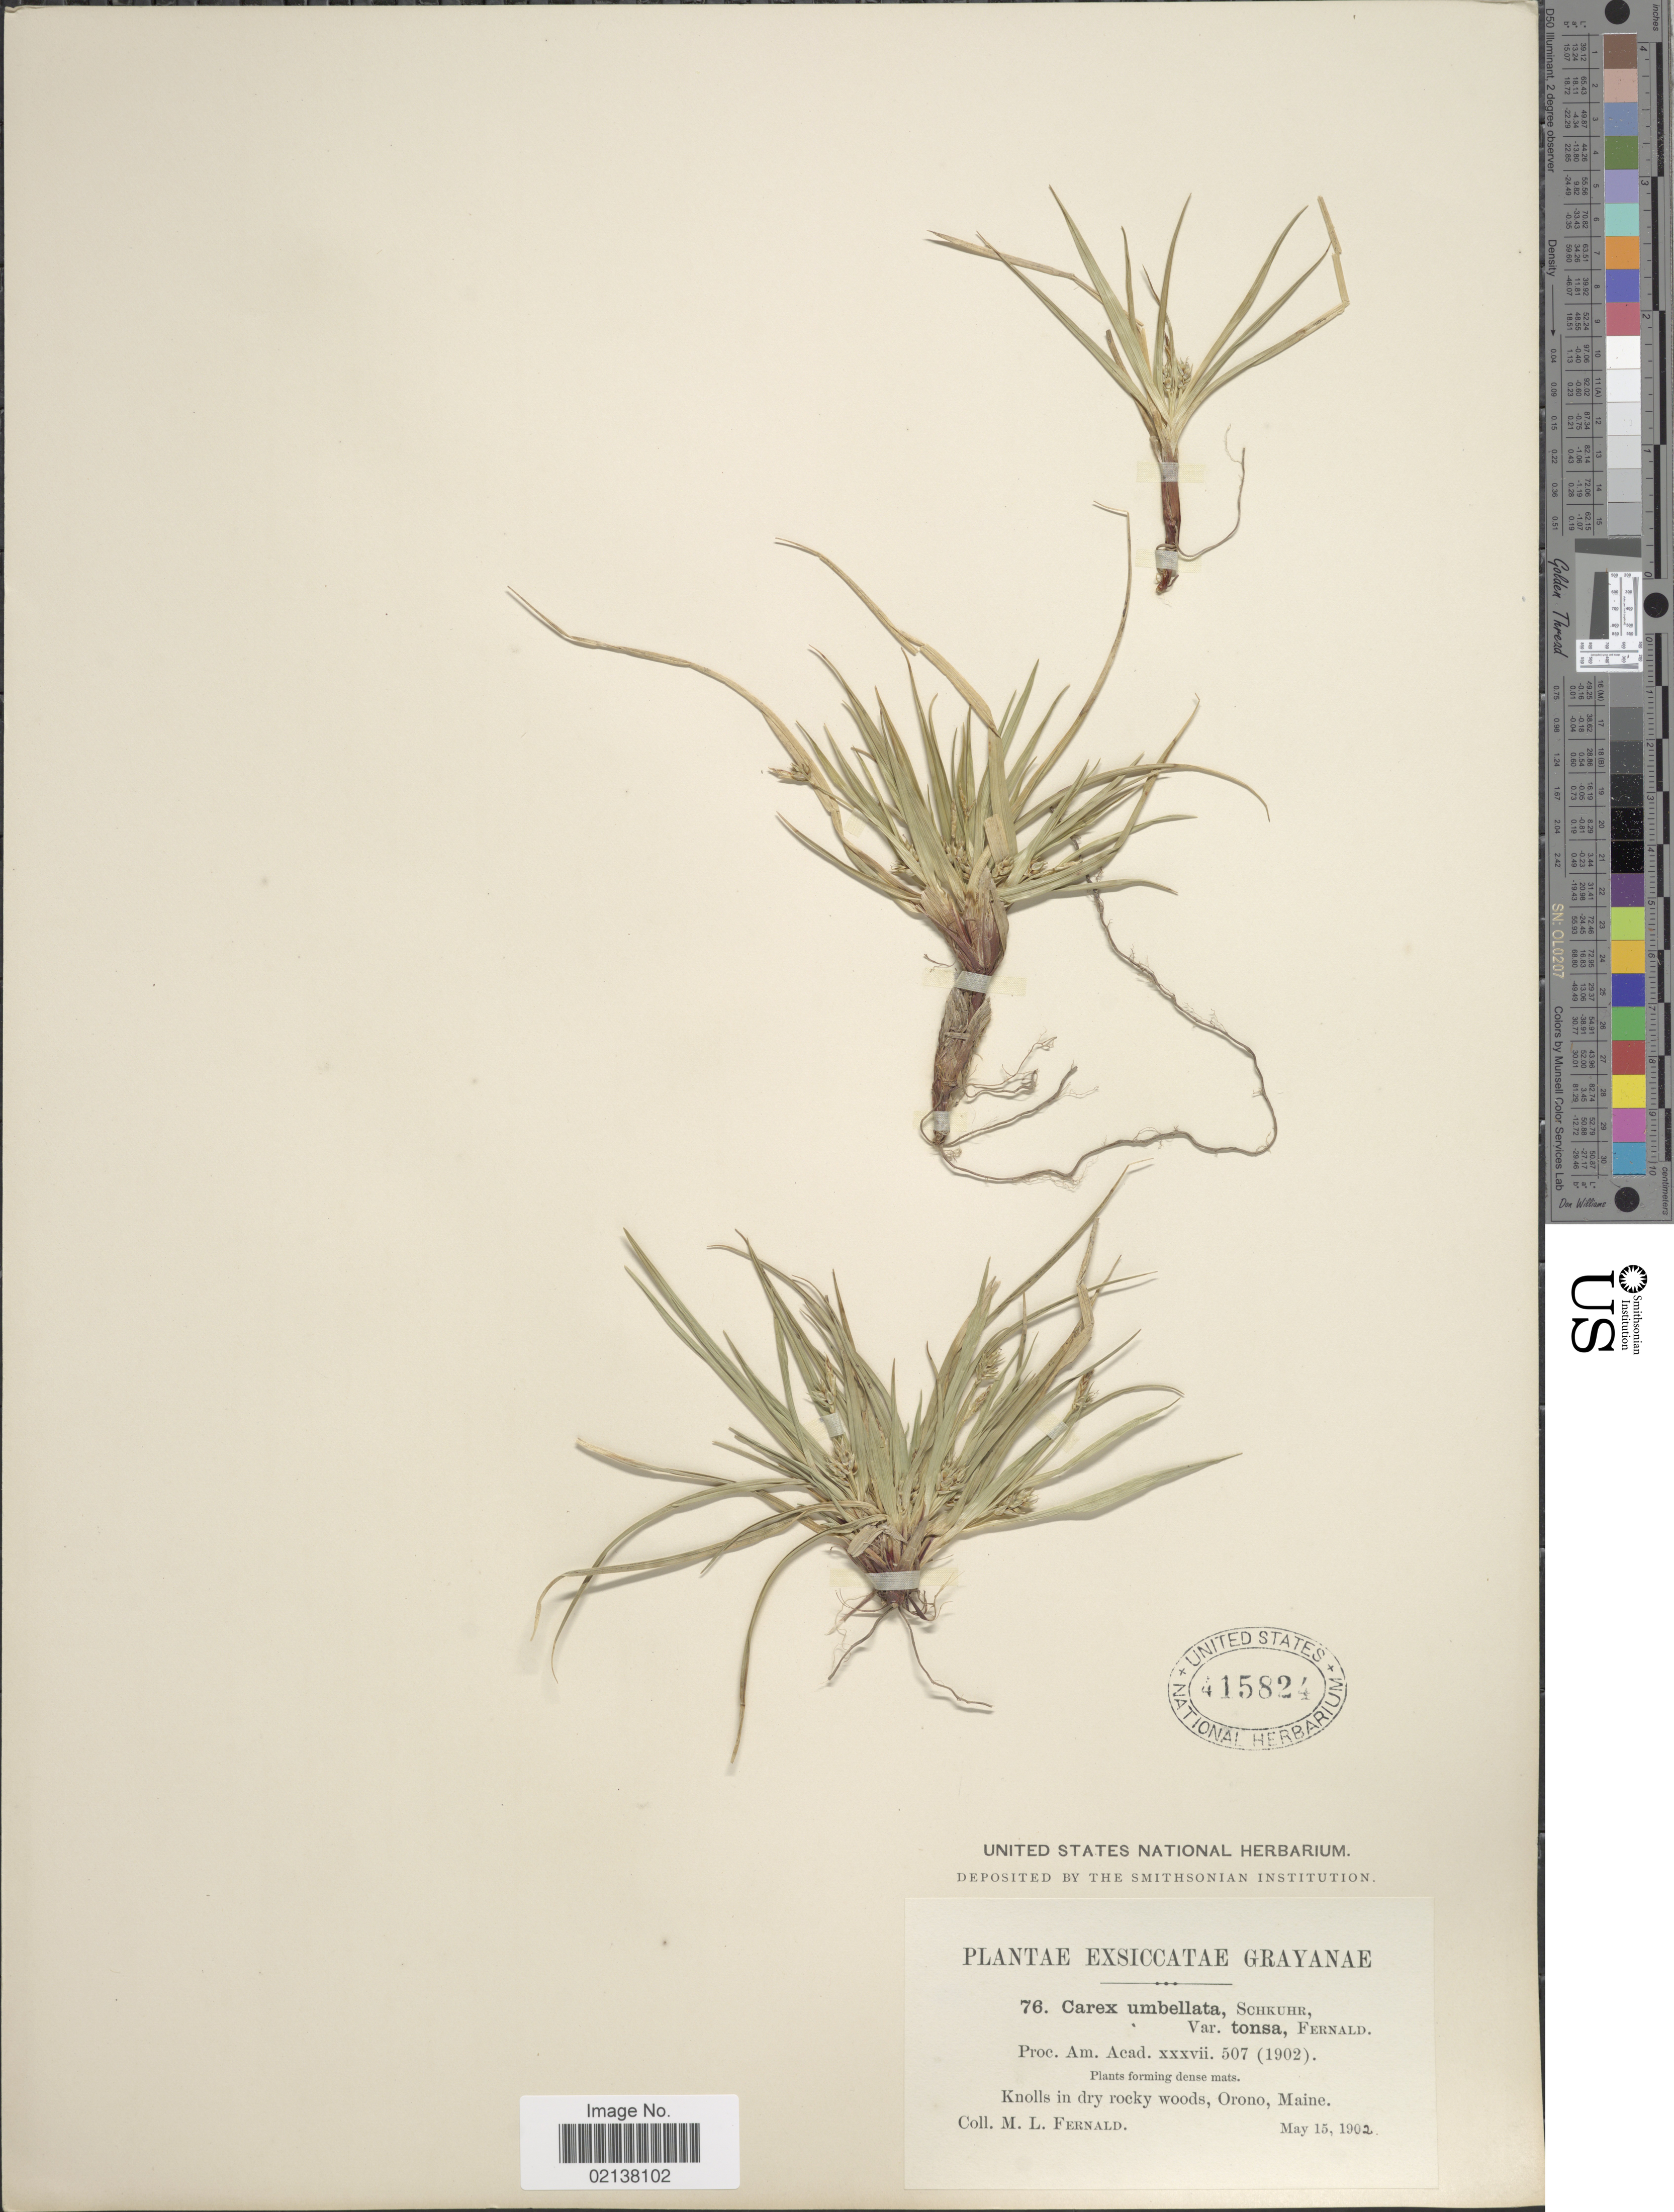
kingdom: Plantae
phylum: Tracheophyta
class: Liliopsida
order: Poales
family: Cyperaceae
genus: Carex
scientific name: Carex tonsa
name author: (Fernald) E.P. Bicknell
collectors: M. L. Fernald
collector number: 76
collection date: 1902-05-15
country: United States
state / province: Maine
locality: Knolls in dry rocky woods, Orono, Maine.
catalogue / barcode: US 415824